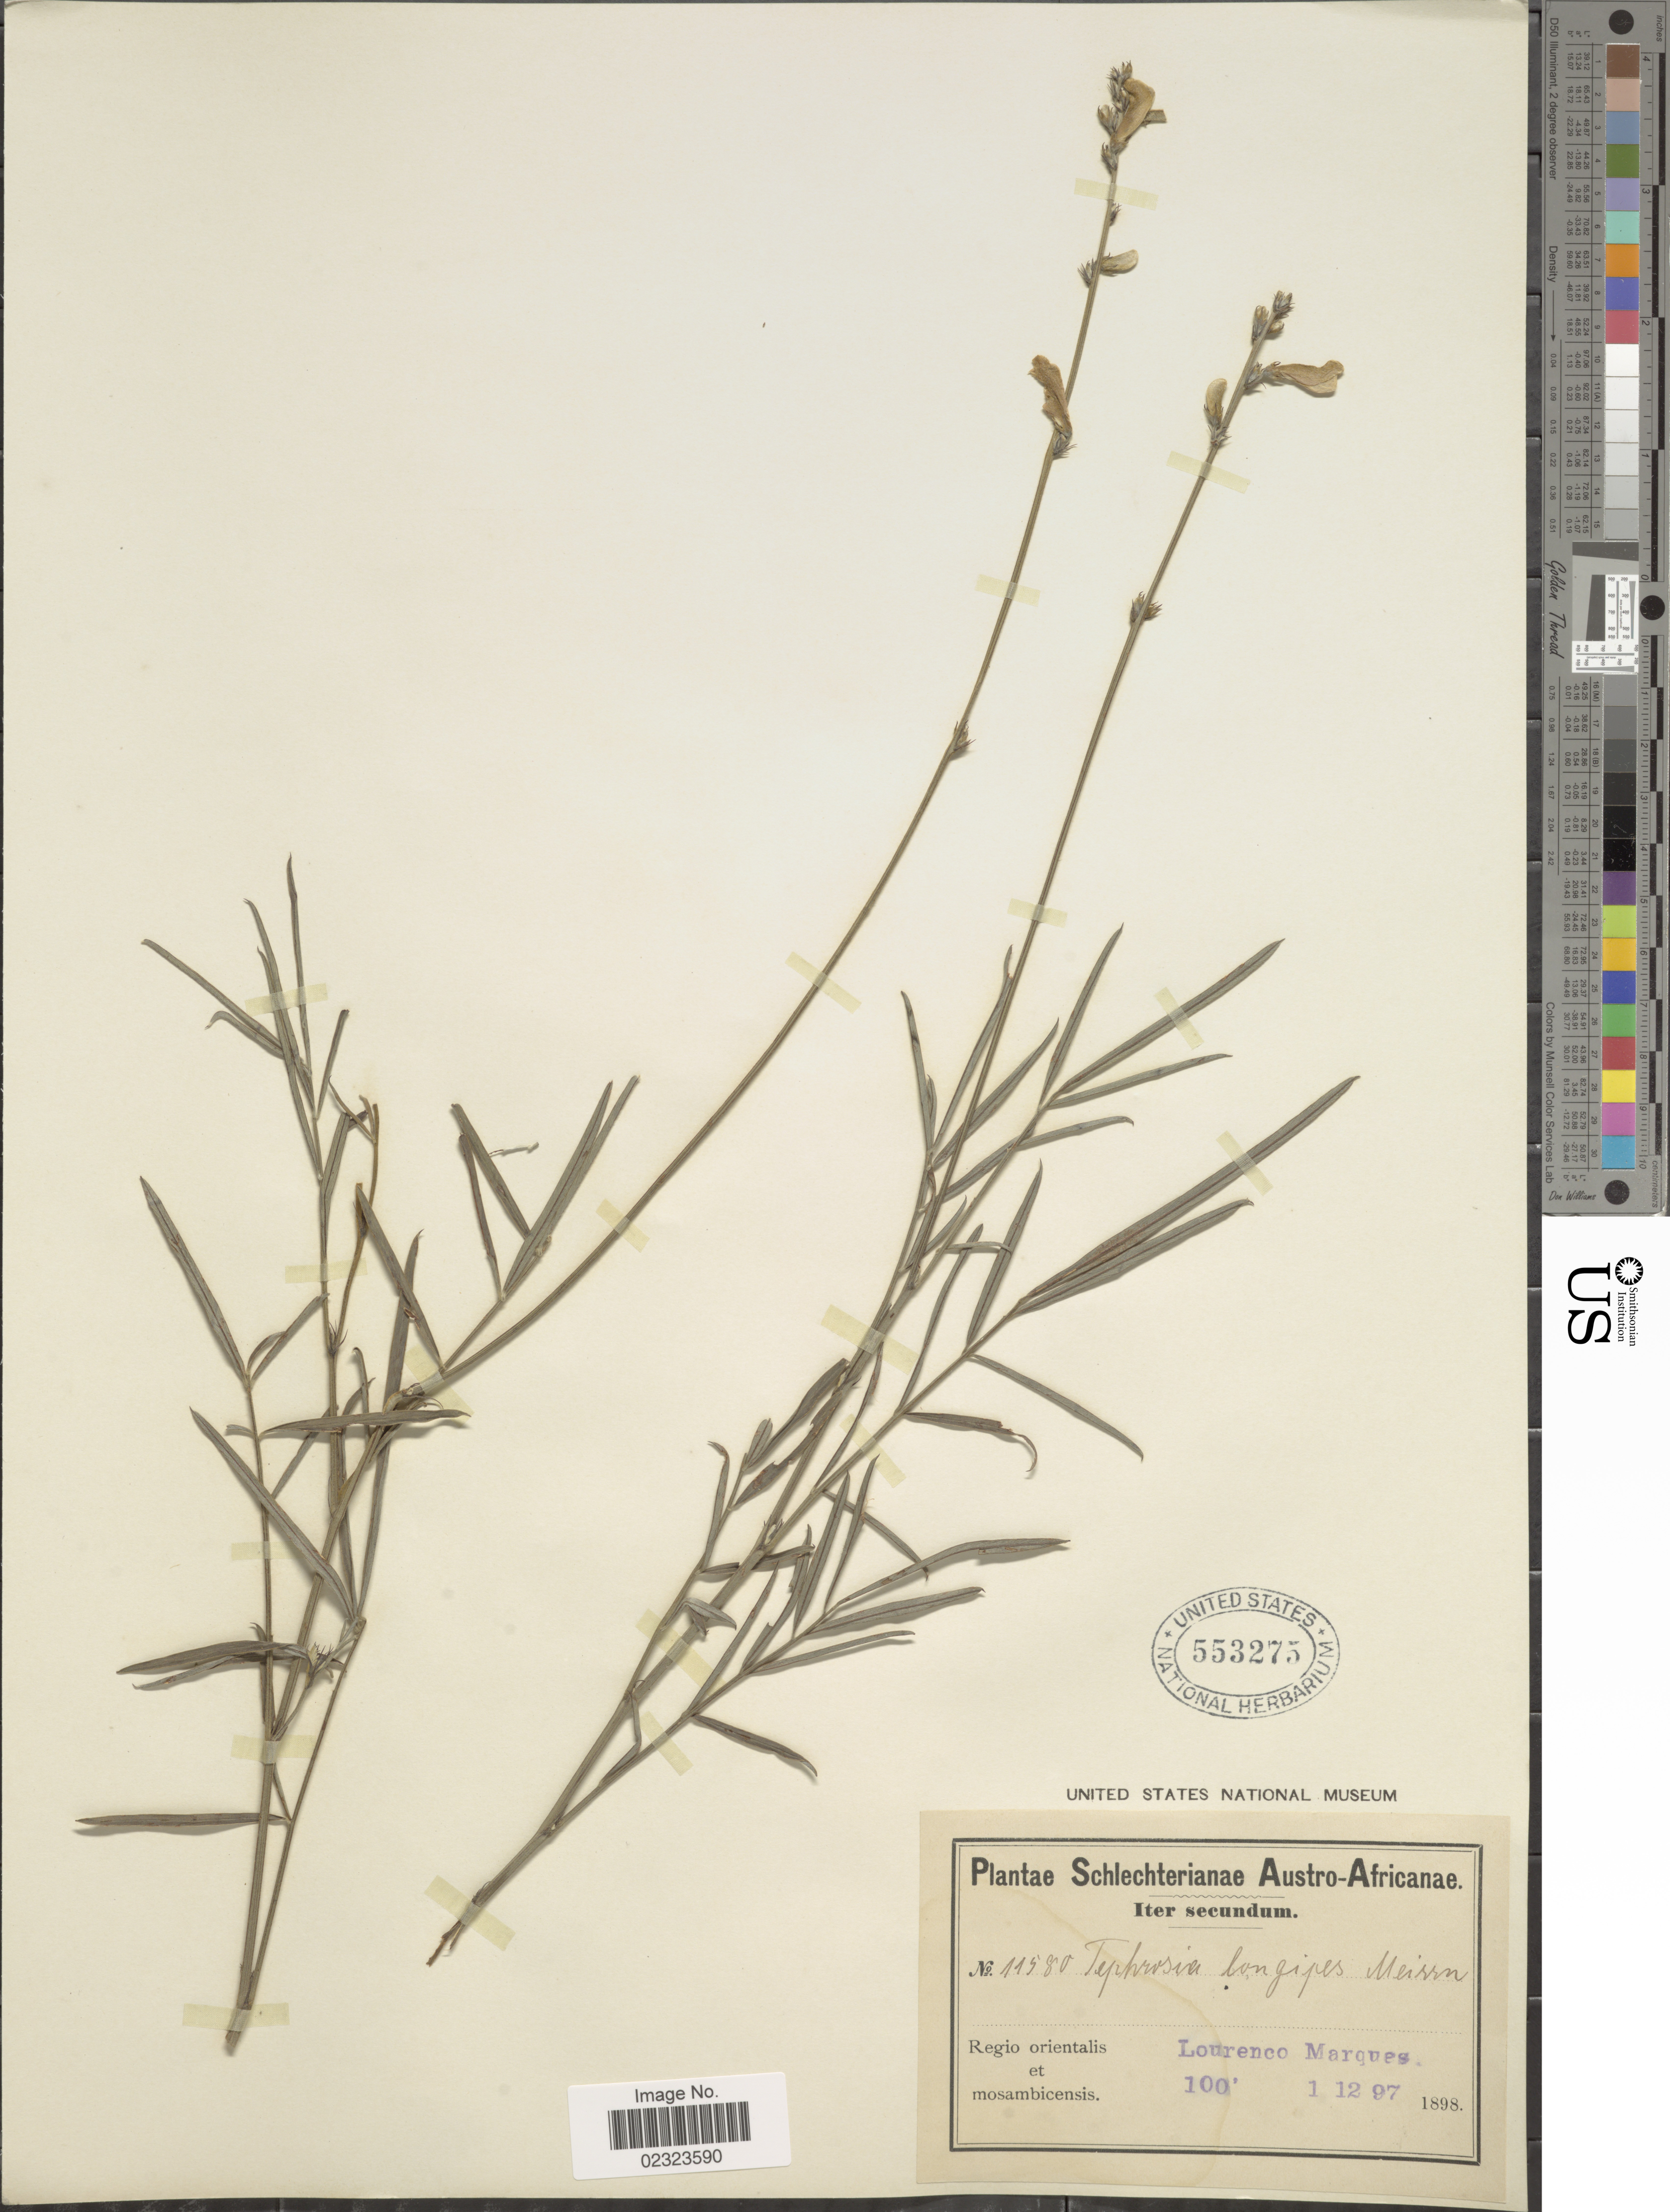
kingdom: Plantae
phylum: Tracheophyta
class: Magnoliopsida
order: Fabales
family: Fabaceae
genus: Tephrosia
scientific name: Tephrosia longipes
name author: Meisn.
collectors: Schlechter, --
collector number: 11580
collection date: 1897-12-01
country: Mozambique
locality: Austro-Africanae, iter secundum, Regio orientalis et mosambicensis, Lourenco Marques.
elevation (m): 30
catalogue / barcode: US 553275